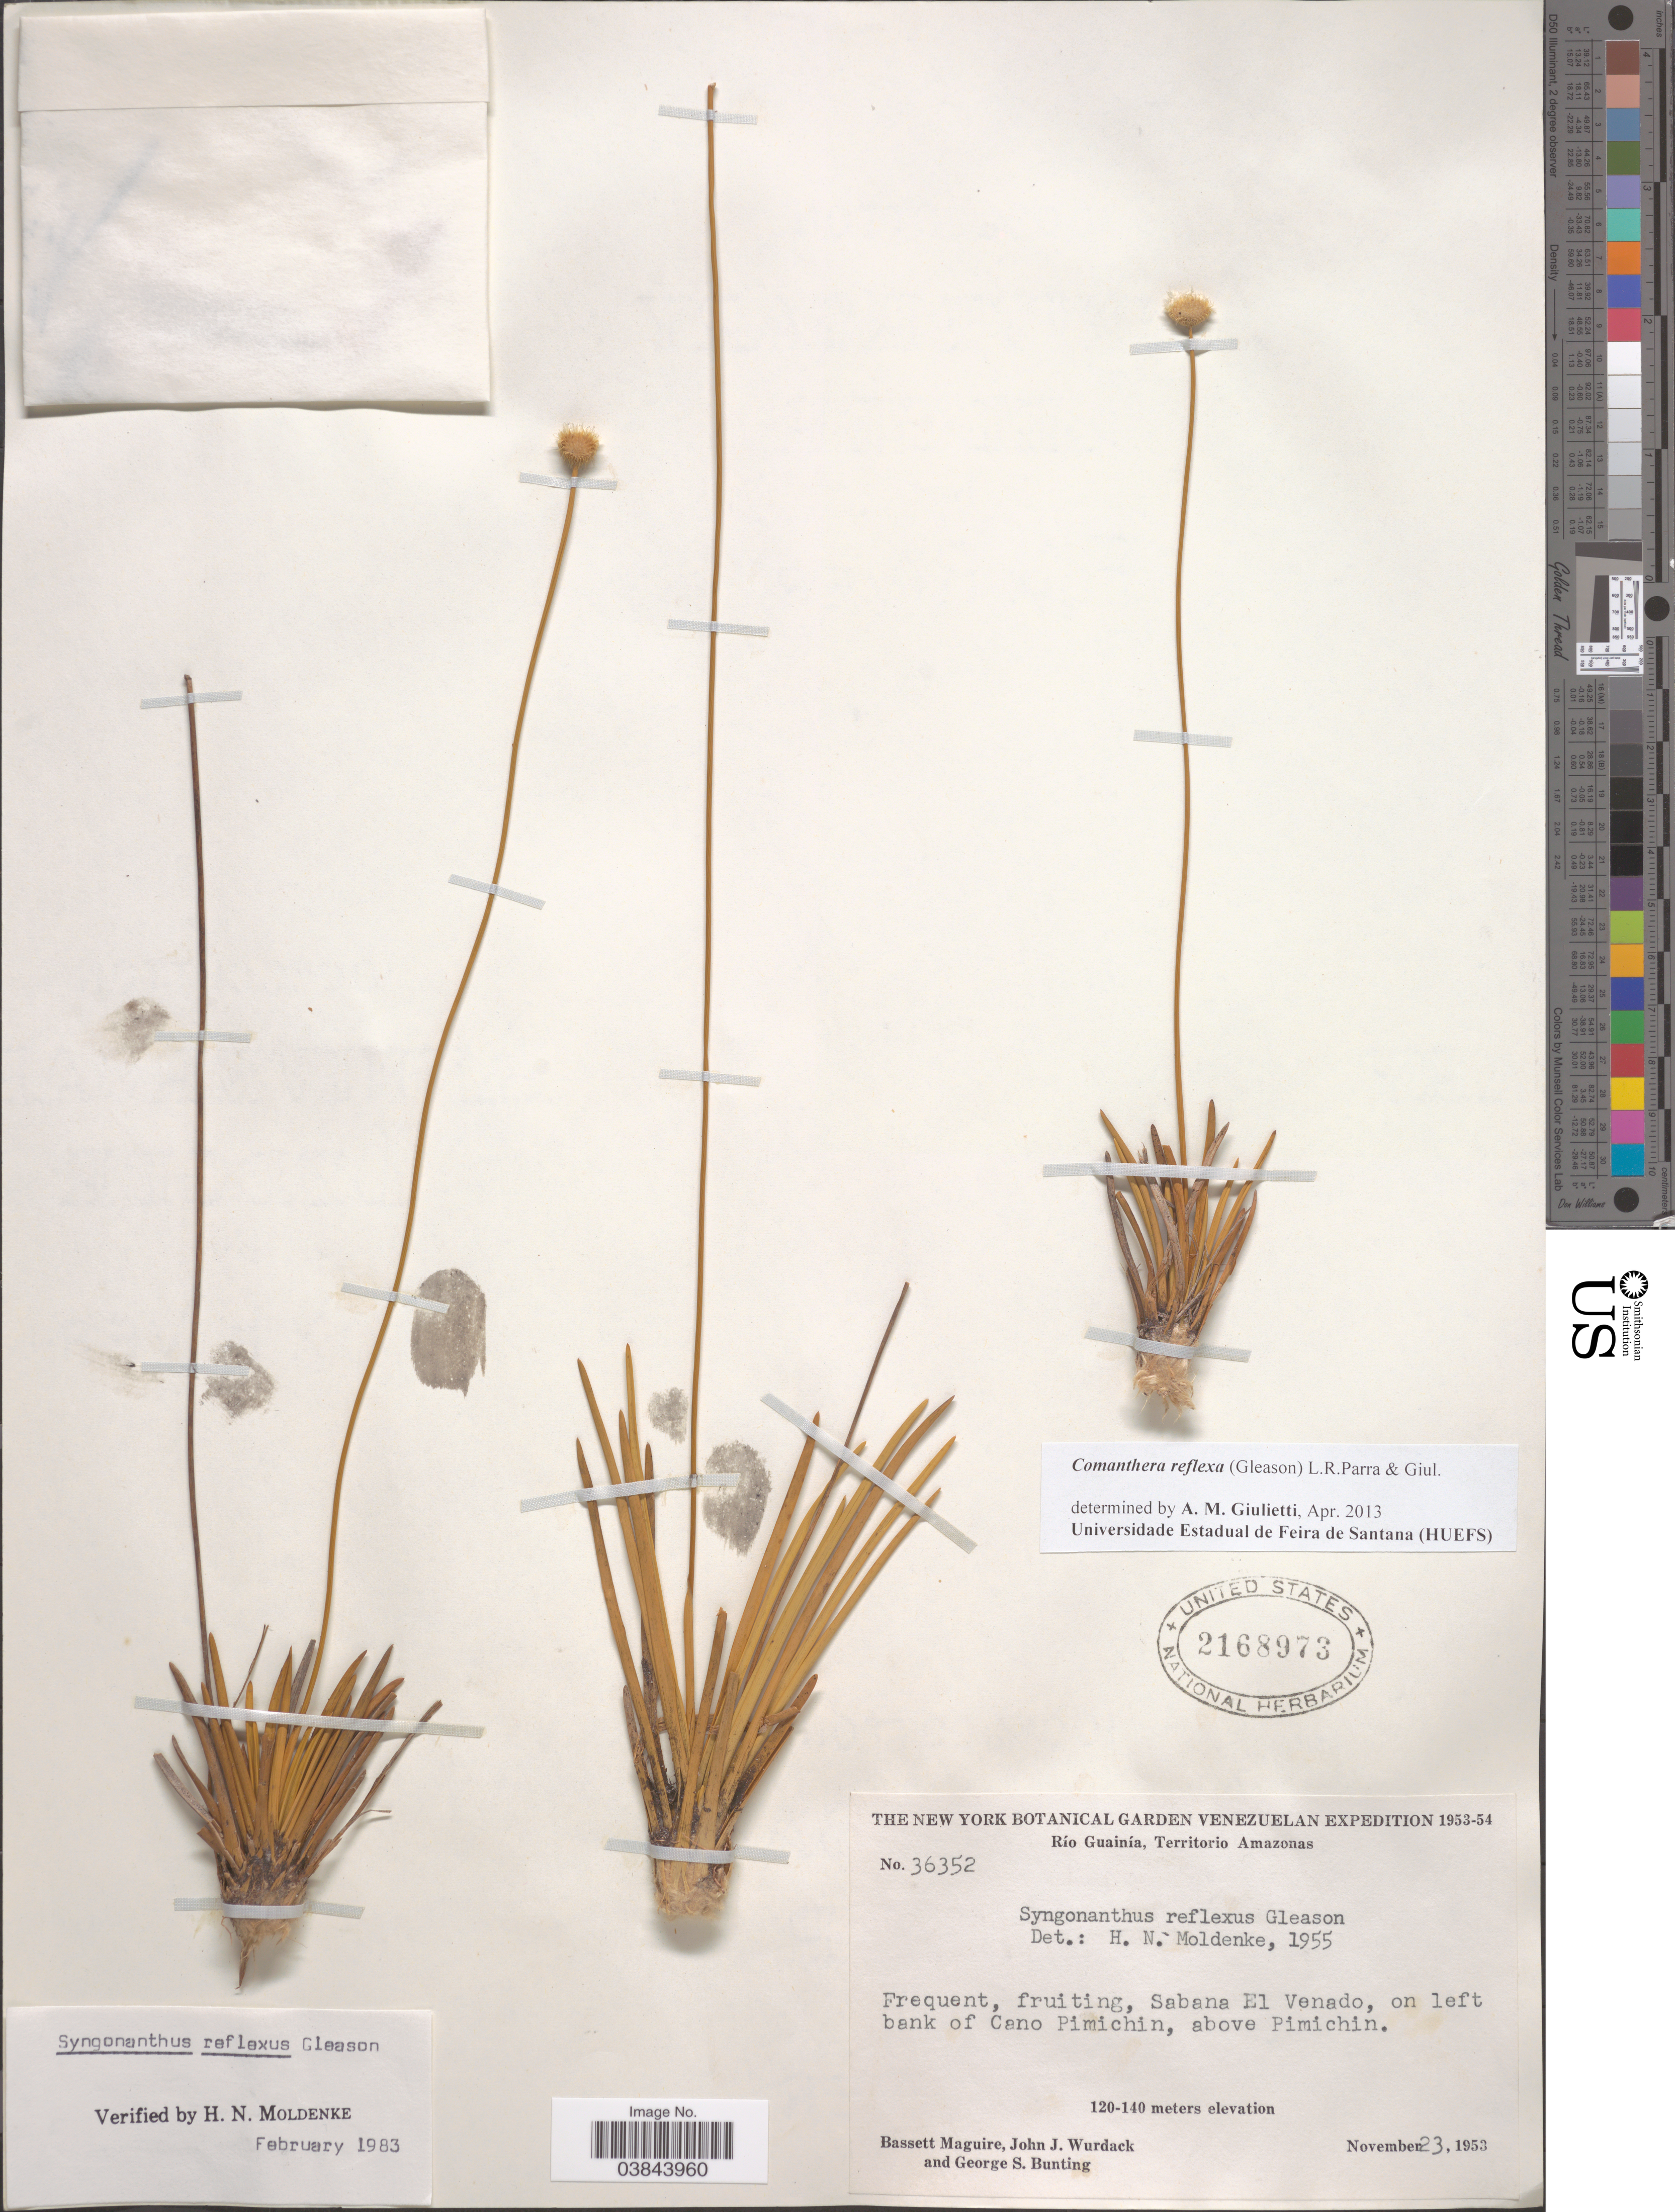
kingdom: Plantae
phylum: Tracheophyta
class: Liliopsida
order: Poales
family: Eriocaulaceae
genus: Comanthera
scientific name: Comanthera reflexa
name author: (Gleason) L.R. Parra & Giul.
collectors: B. Maguire, J. J. Wurdack & G. S. Bunting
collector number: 36352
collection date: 1953-11-23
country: Colombia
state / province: Guainía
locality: Río Guainía, Territorio Amazonas. Sabana El Venado, on left bank of Cano Pimichin, above Pimichin.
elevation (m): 120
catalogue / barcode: US 2168973